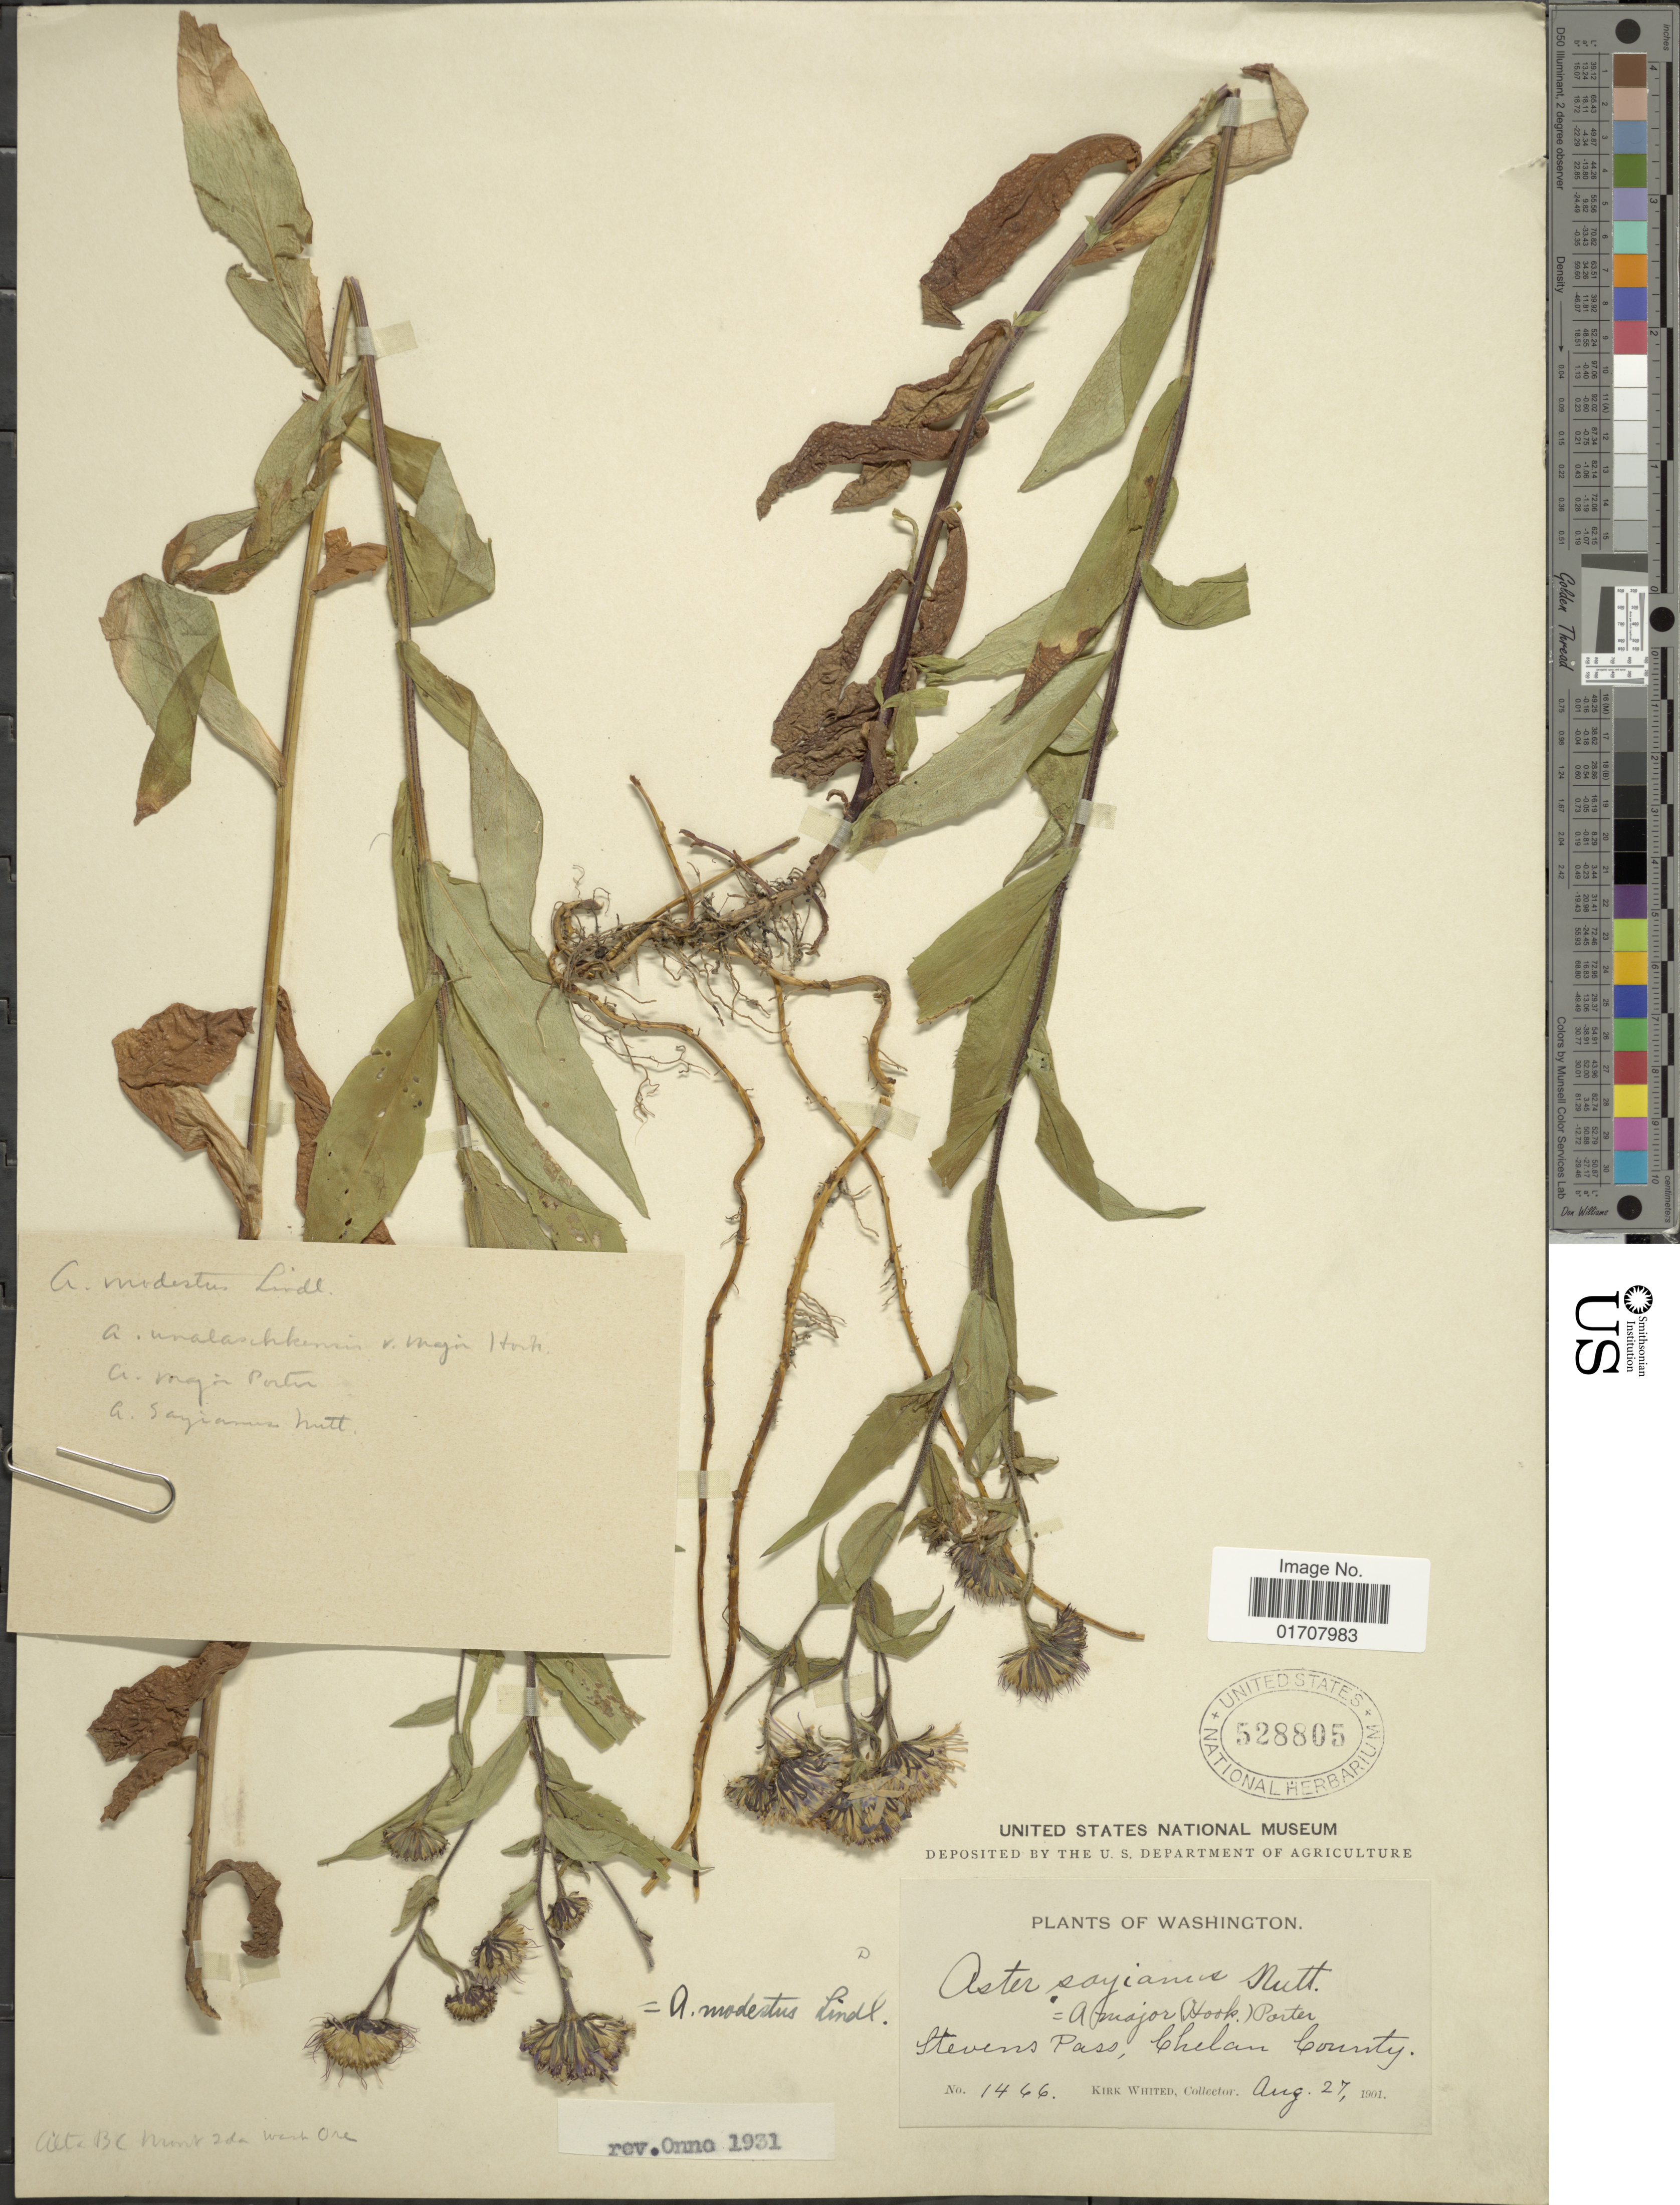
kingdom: Plantae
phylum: Tracheophyta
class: Magnoliopsida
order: Asterales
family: Asteraceae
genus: Canadanthus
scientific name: Canadanthus modestus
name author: (Lindl.) G.L. Nesom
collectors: K. Whited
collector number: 1466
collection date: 1901-08-27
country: United States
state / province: Washington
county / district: Chelan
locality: Stevens Pass, Chelan County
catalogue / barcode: US 528805